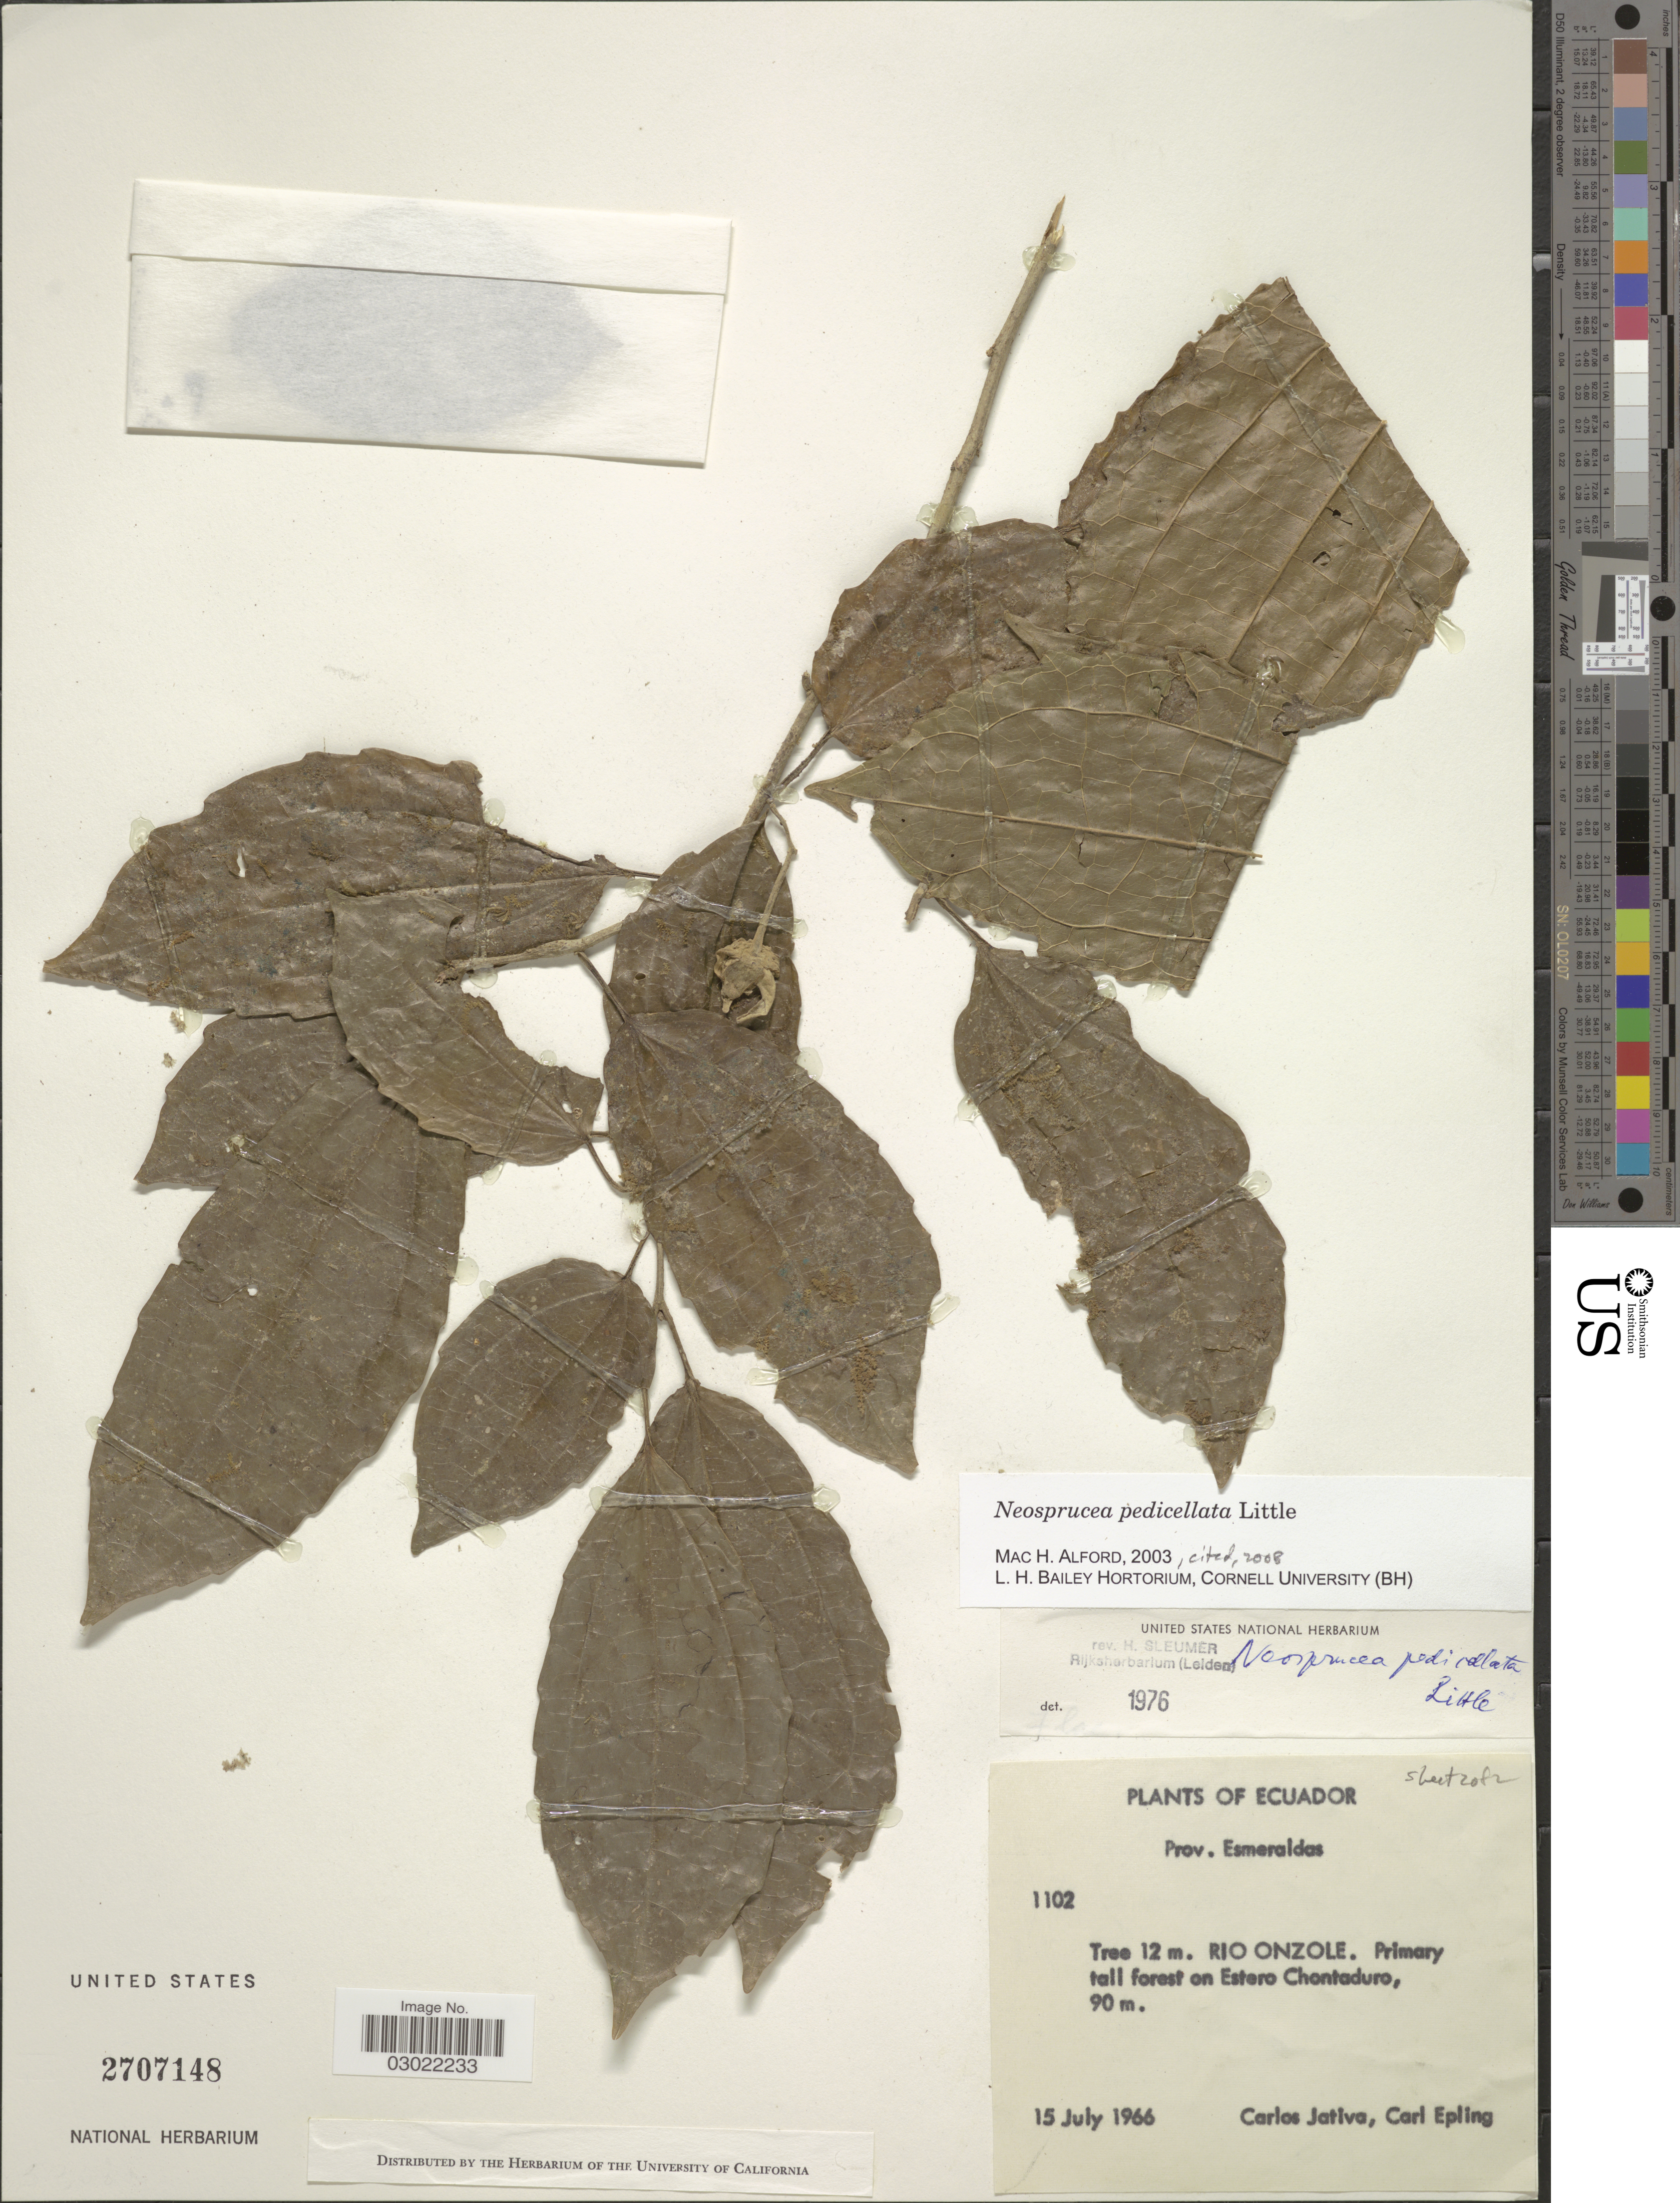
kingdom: Plantae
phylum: Tracheophyta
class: Magnoliopsida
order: Malpighiales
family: Salicaceae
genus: Neosprucea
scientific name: Neosprucea pedicellata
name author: Little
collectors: C. D. Játiva & C. C. Epling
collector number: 1102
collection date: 1966-07-15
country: Ecuador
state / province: Esmeraldas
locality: Rio Onzole. On Estero Chontaduro.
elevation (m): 90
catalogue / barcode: US 2707148